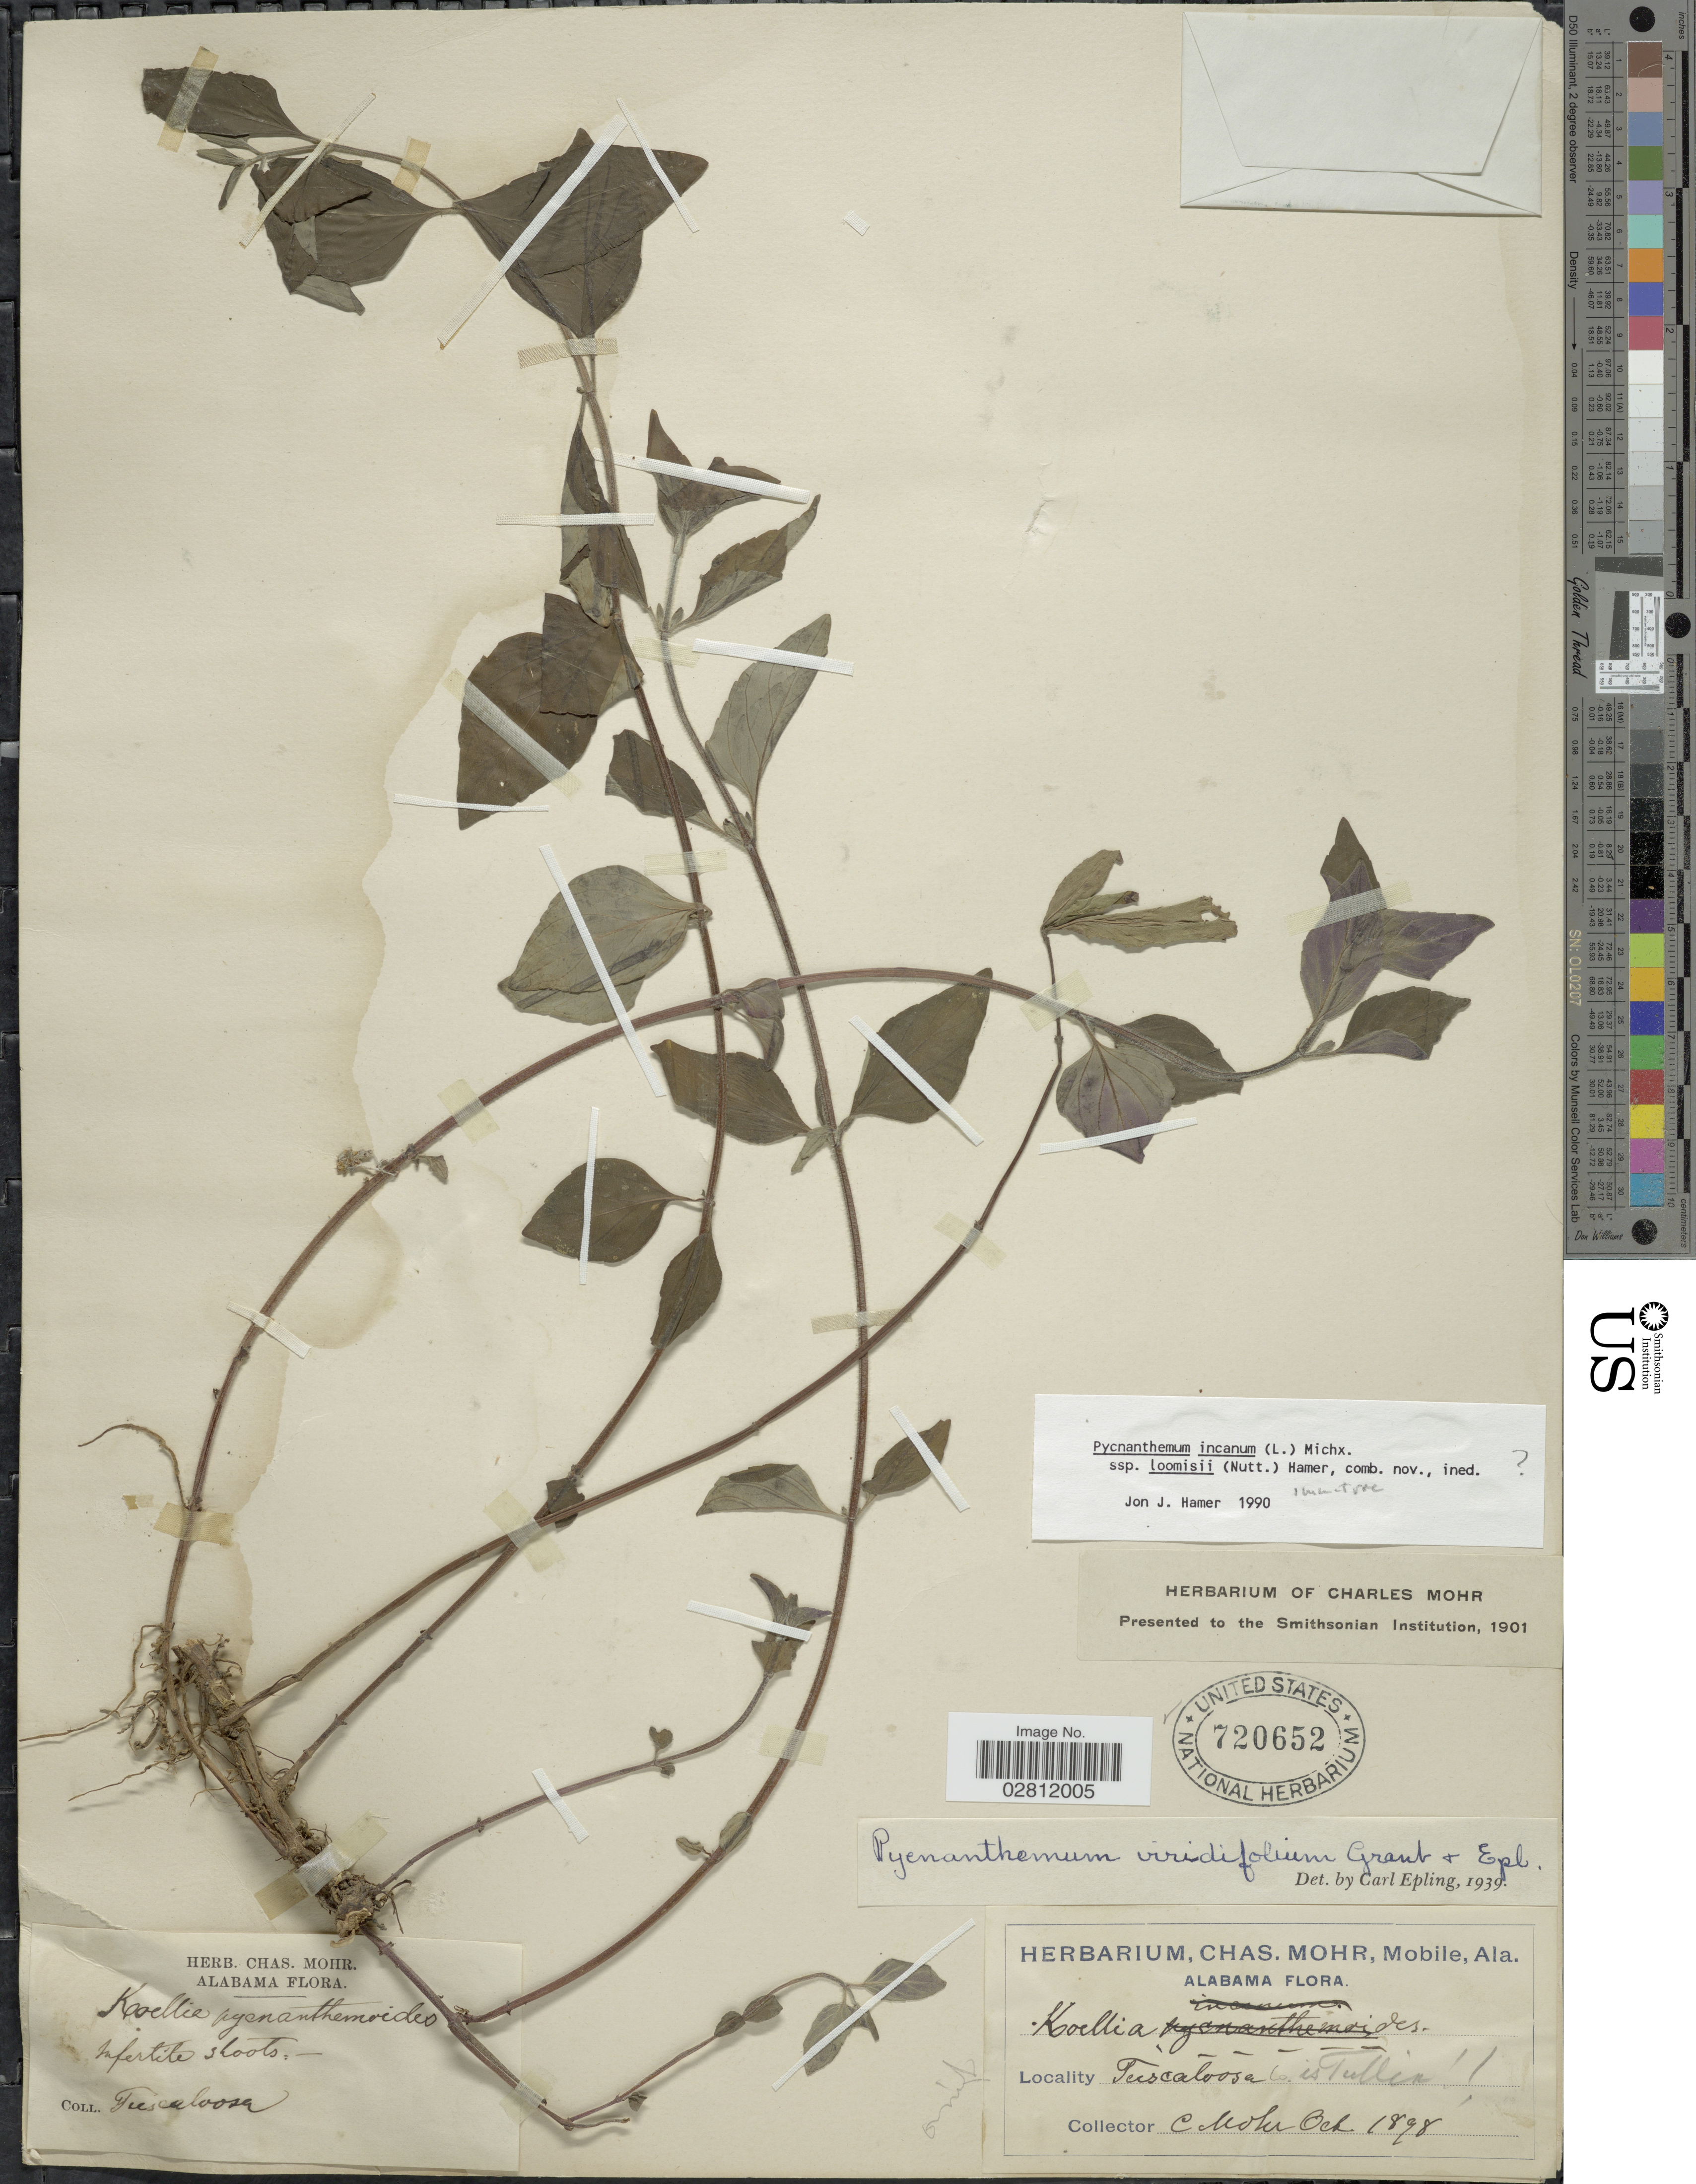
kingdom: Plantae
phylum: Tracheophyta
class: Magnoliopsida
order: Lamiales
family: Lamiaceae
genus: Pycnanthemum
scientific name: Pycnanthemum incanum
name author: (L.) Michx.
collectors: Mohr, C. T. (herbarium)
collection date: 1898-10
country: United States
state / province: Alabama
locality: Tuscaloosa Co.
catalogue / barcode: US 720652